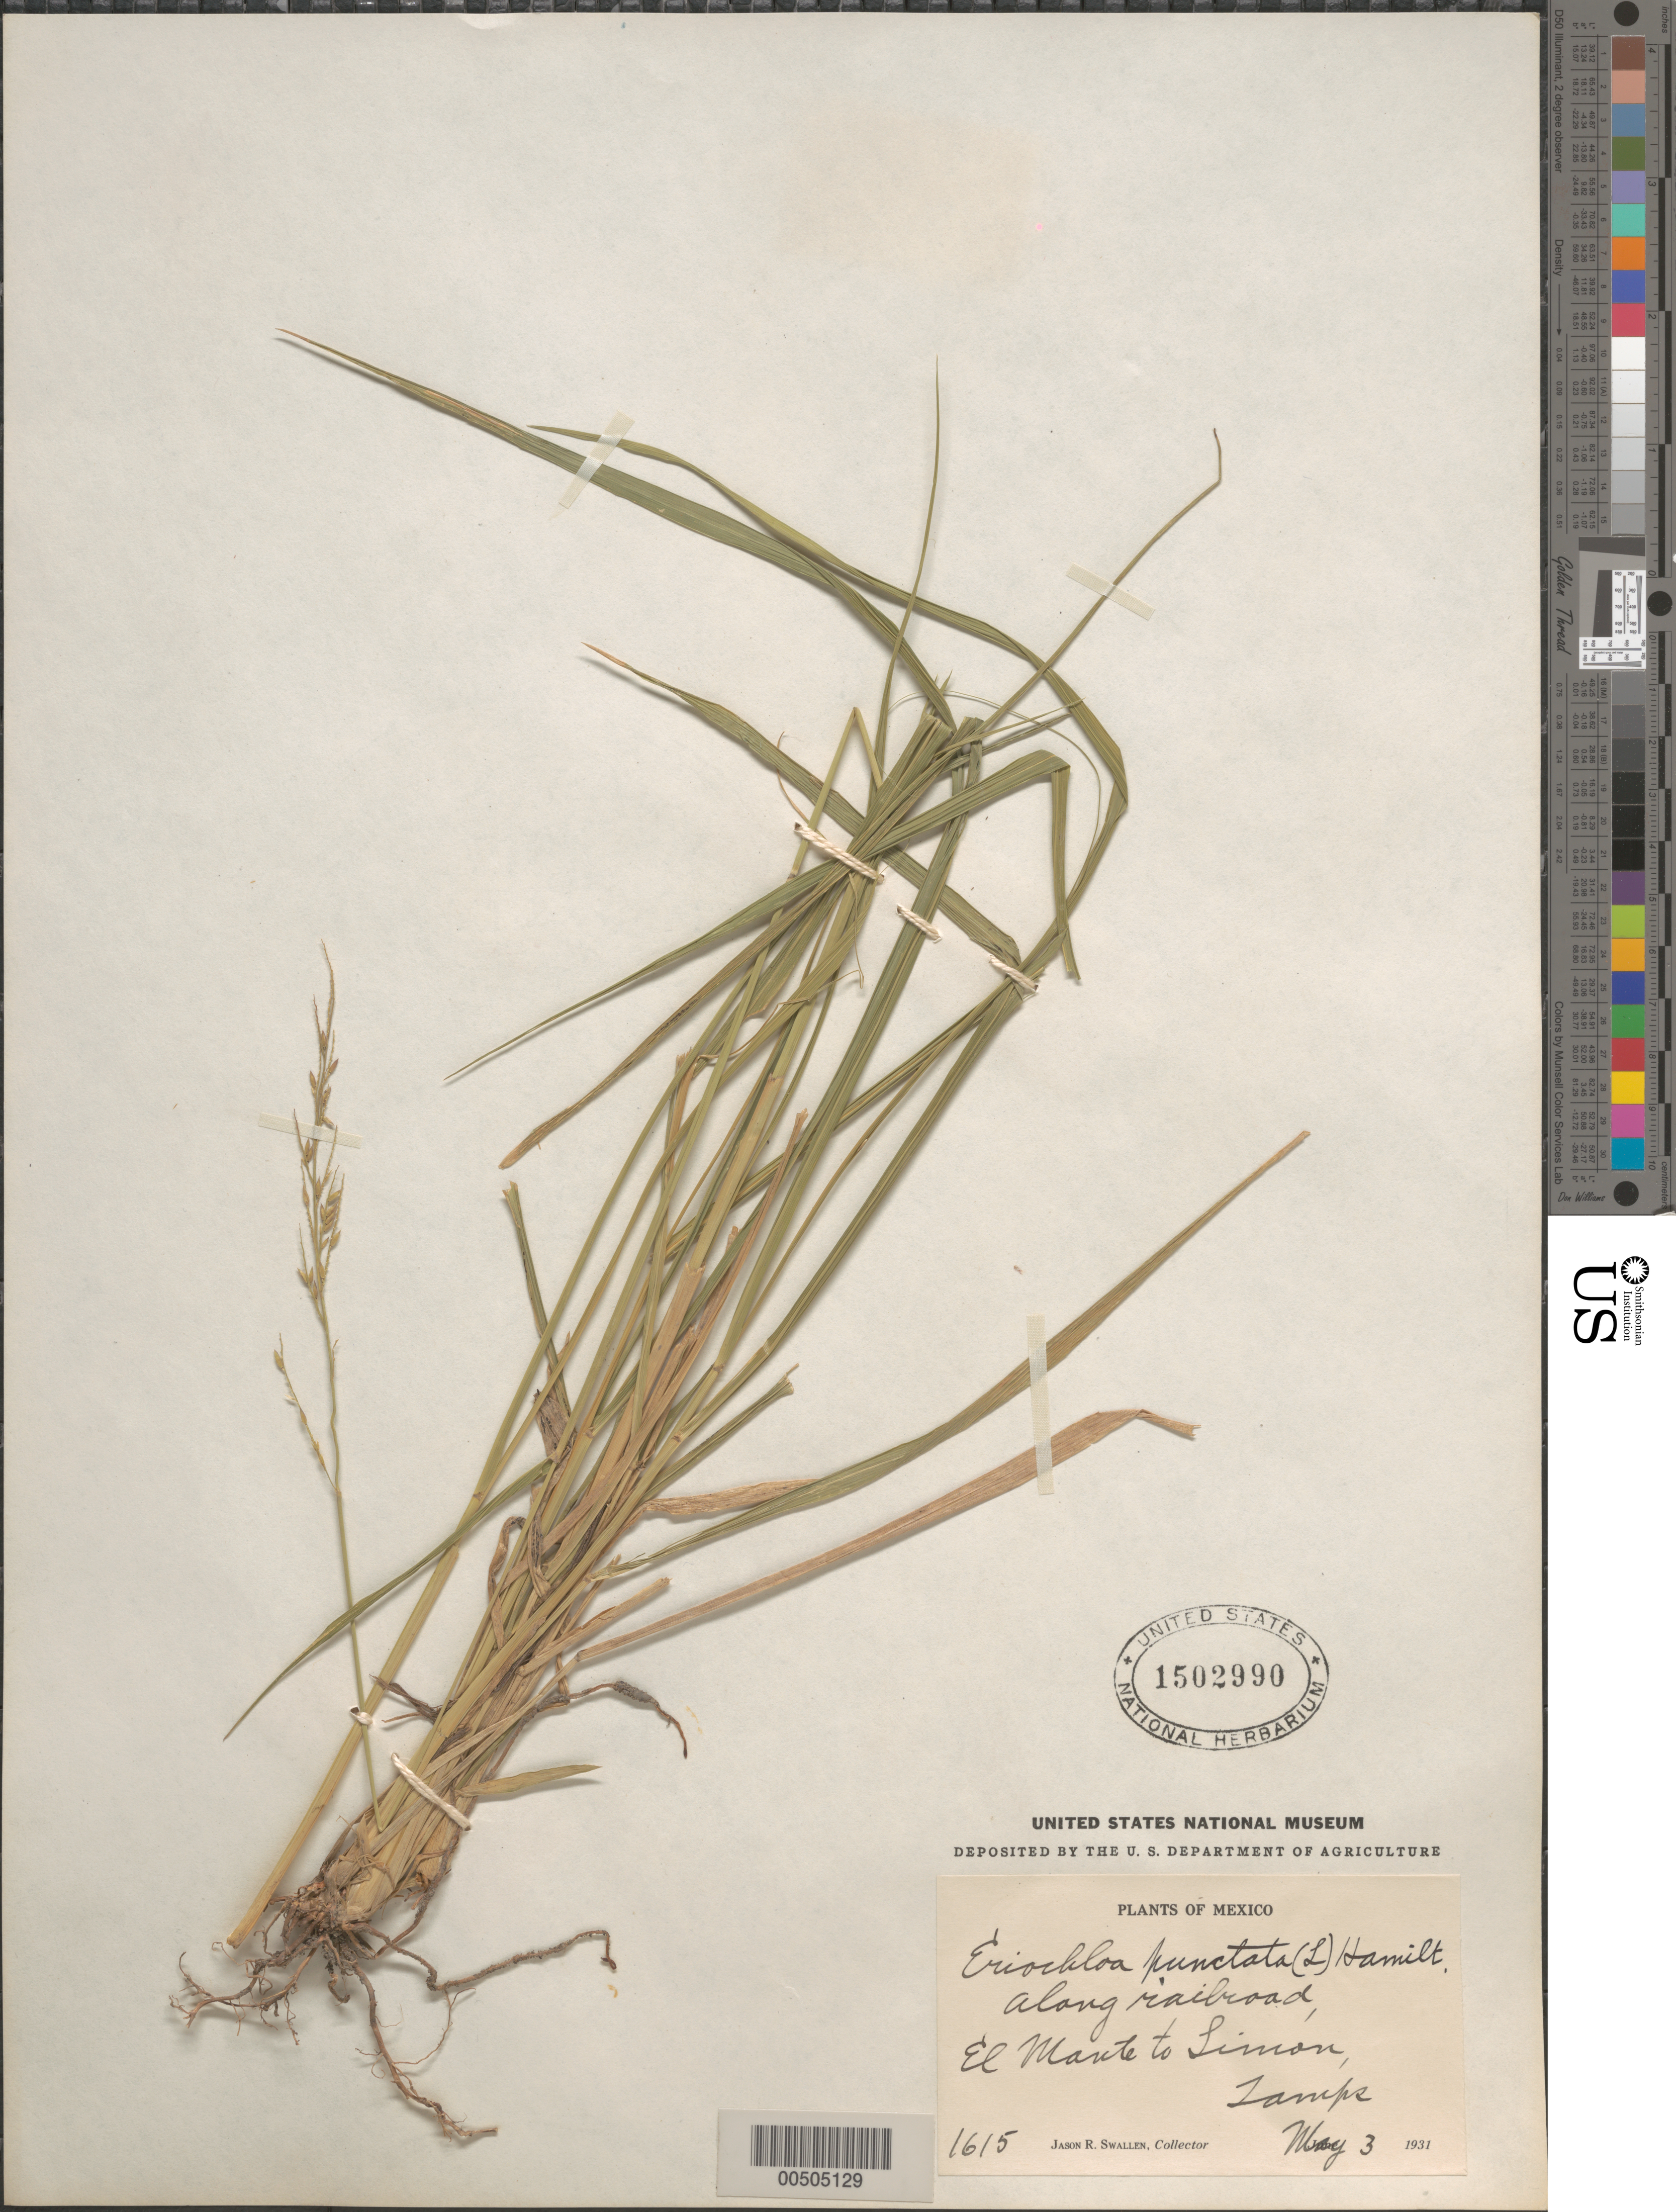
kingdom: Plantae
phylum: Tracheophyta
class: Liliopsida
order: Poales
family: Poaceae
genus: Eriochloa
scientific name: Eriochloa punctata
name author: (L.) Desv. ex Ham.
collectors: J. R. Swallen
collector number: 1615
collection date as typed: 3 May 1931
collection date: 1931-05-03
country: Mexico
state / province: Tamaulipas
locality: El Mante to Lim¢n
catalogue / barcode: US 1502990